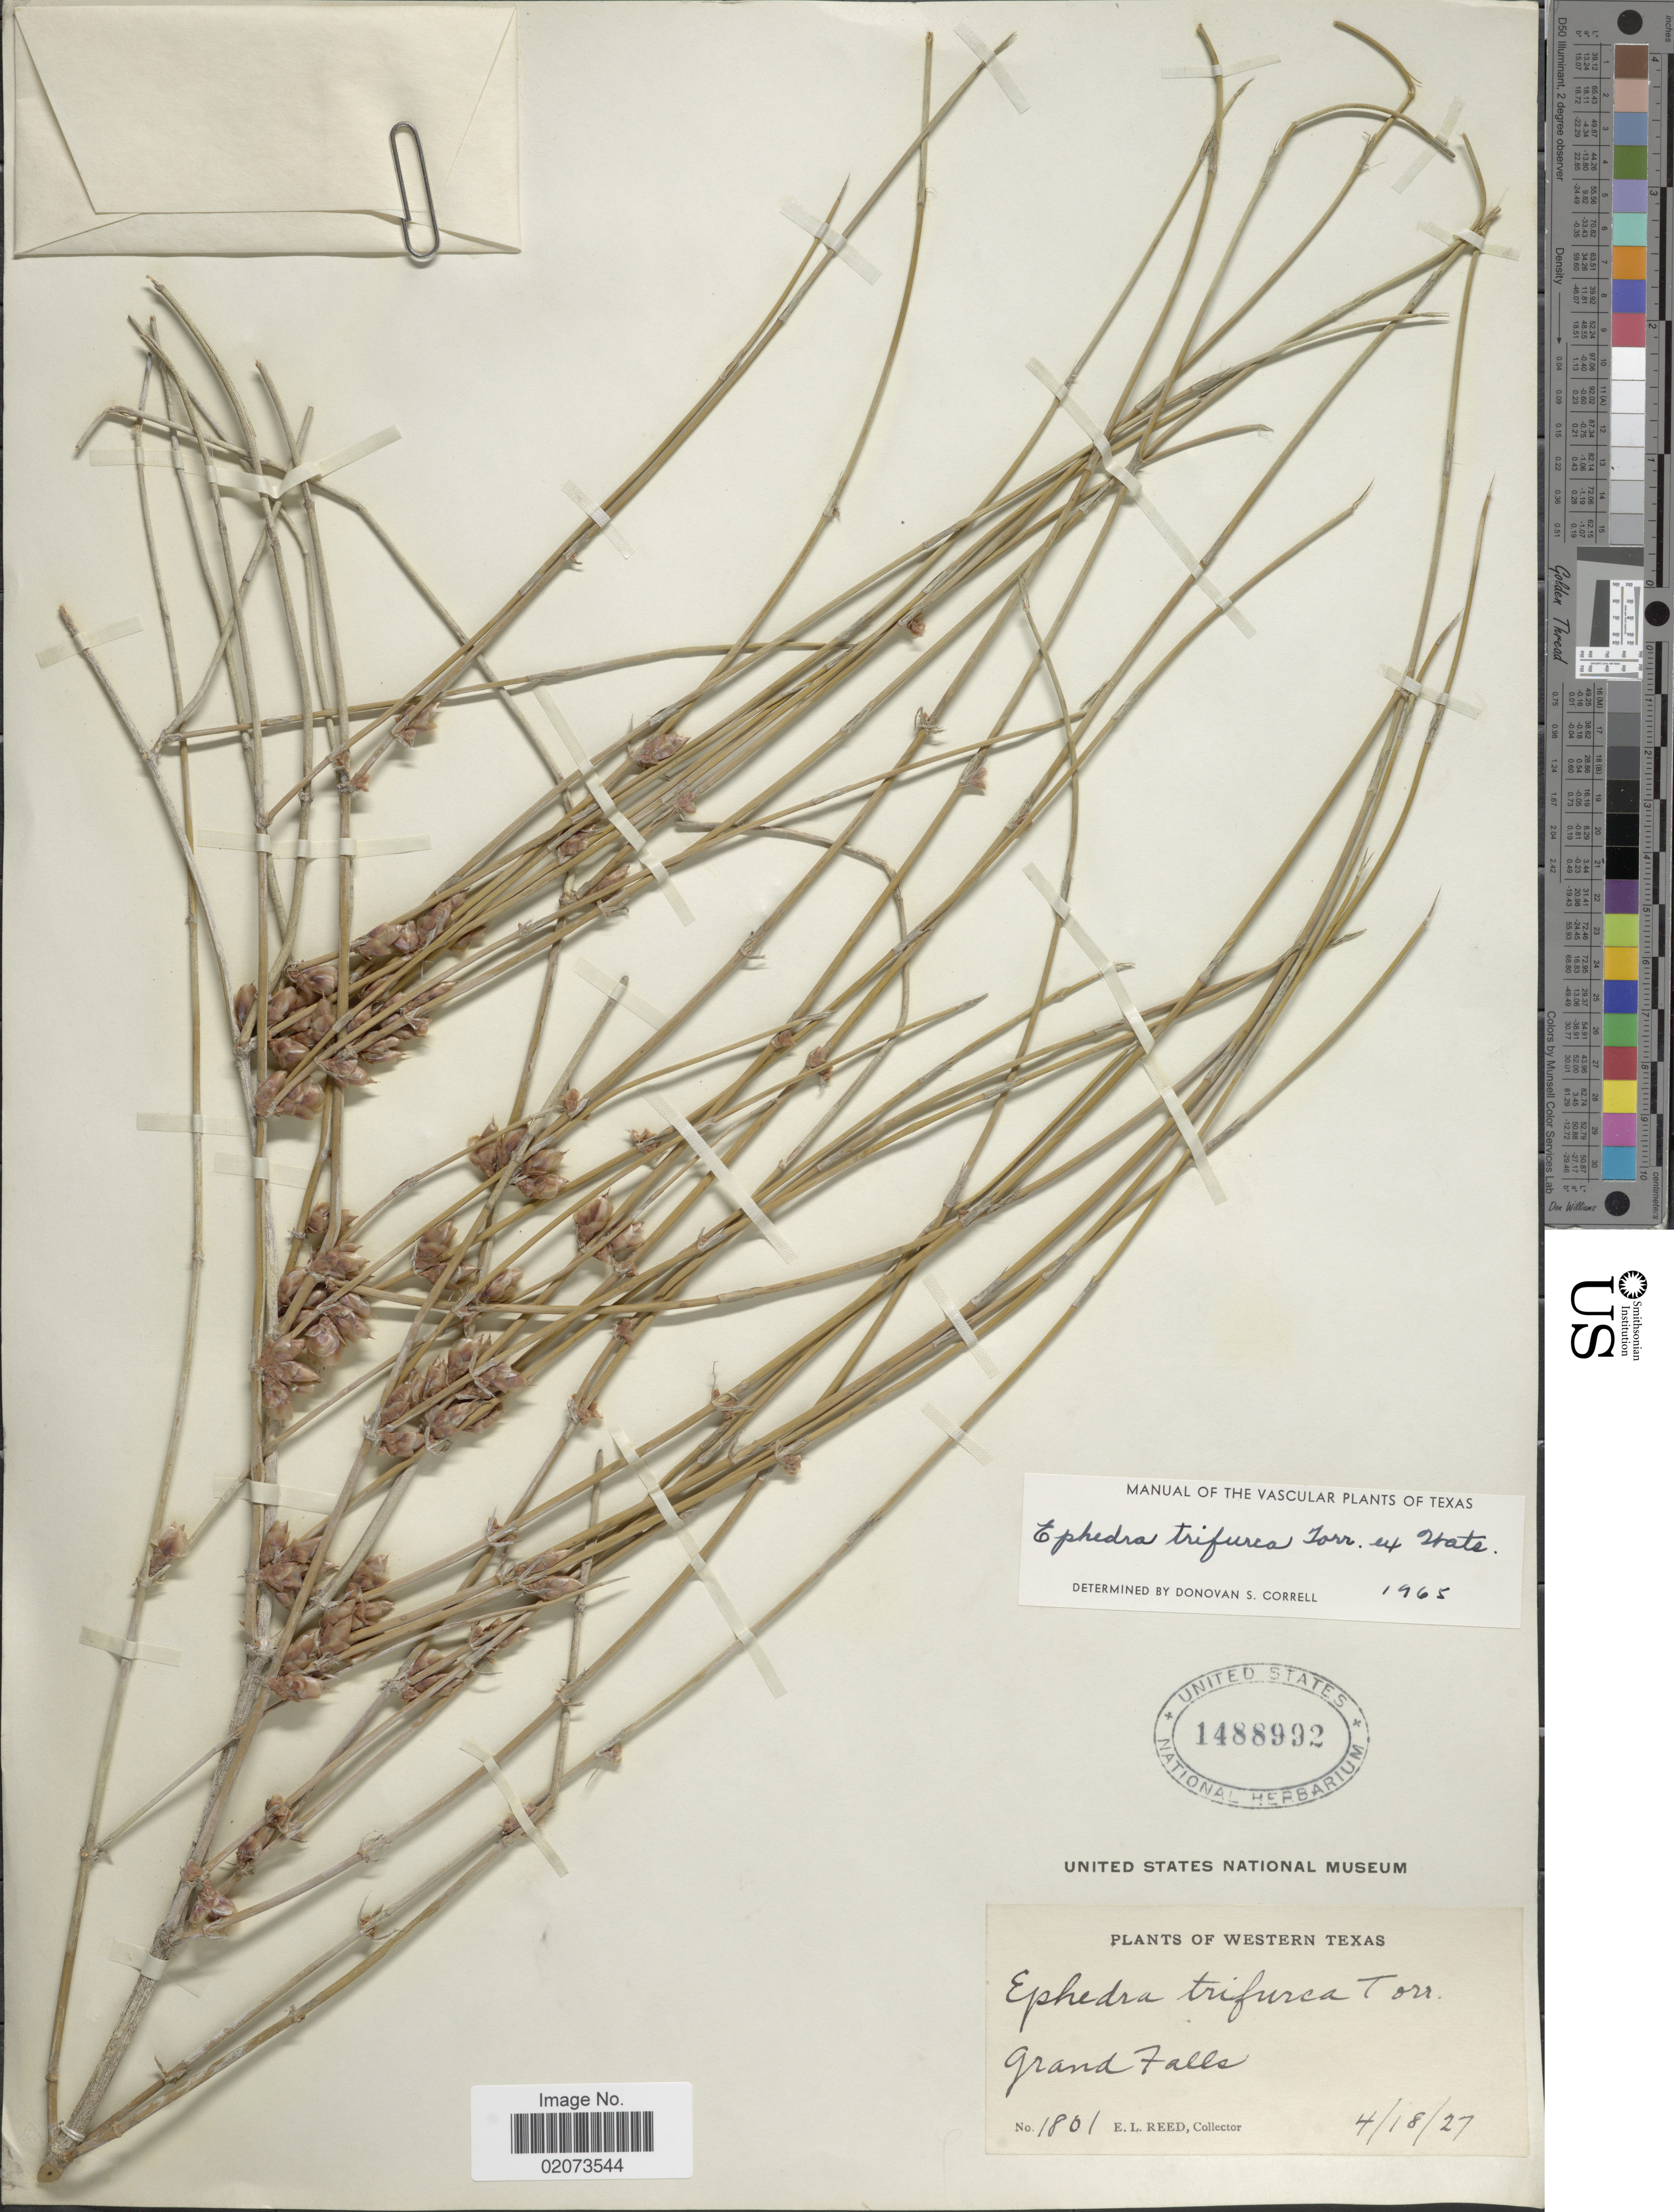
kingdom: Plantae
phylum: Tracheophyta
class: Gnetopsida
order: Ephedrales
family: Ephedraceae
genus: Ephedra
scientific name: Ephedra trifurca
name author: Torr. ex S. Watson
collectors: E. Reed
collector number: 1801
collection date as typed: Transcribed d/m/y: 18/4/27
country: United States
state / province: Texas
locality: Western Texas, Grand Falls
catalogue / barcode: US 1488992